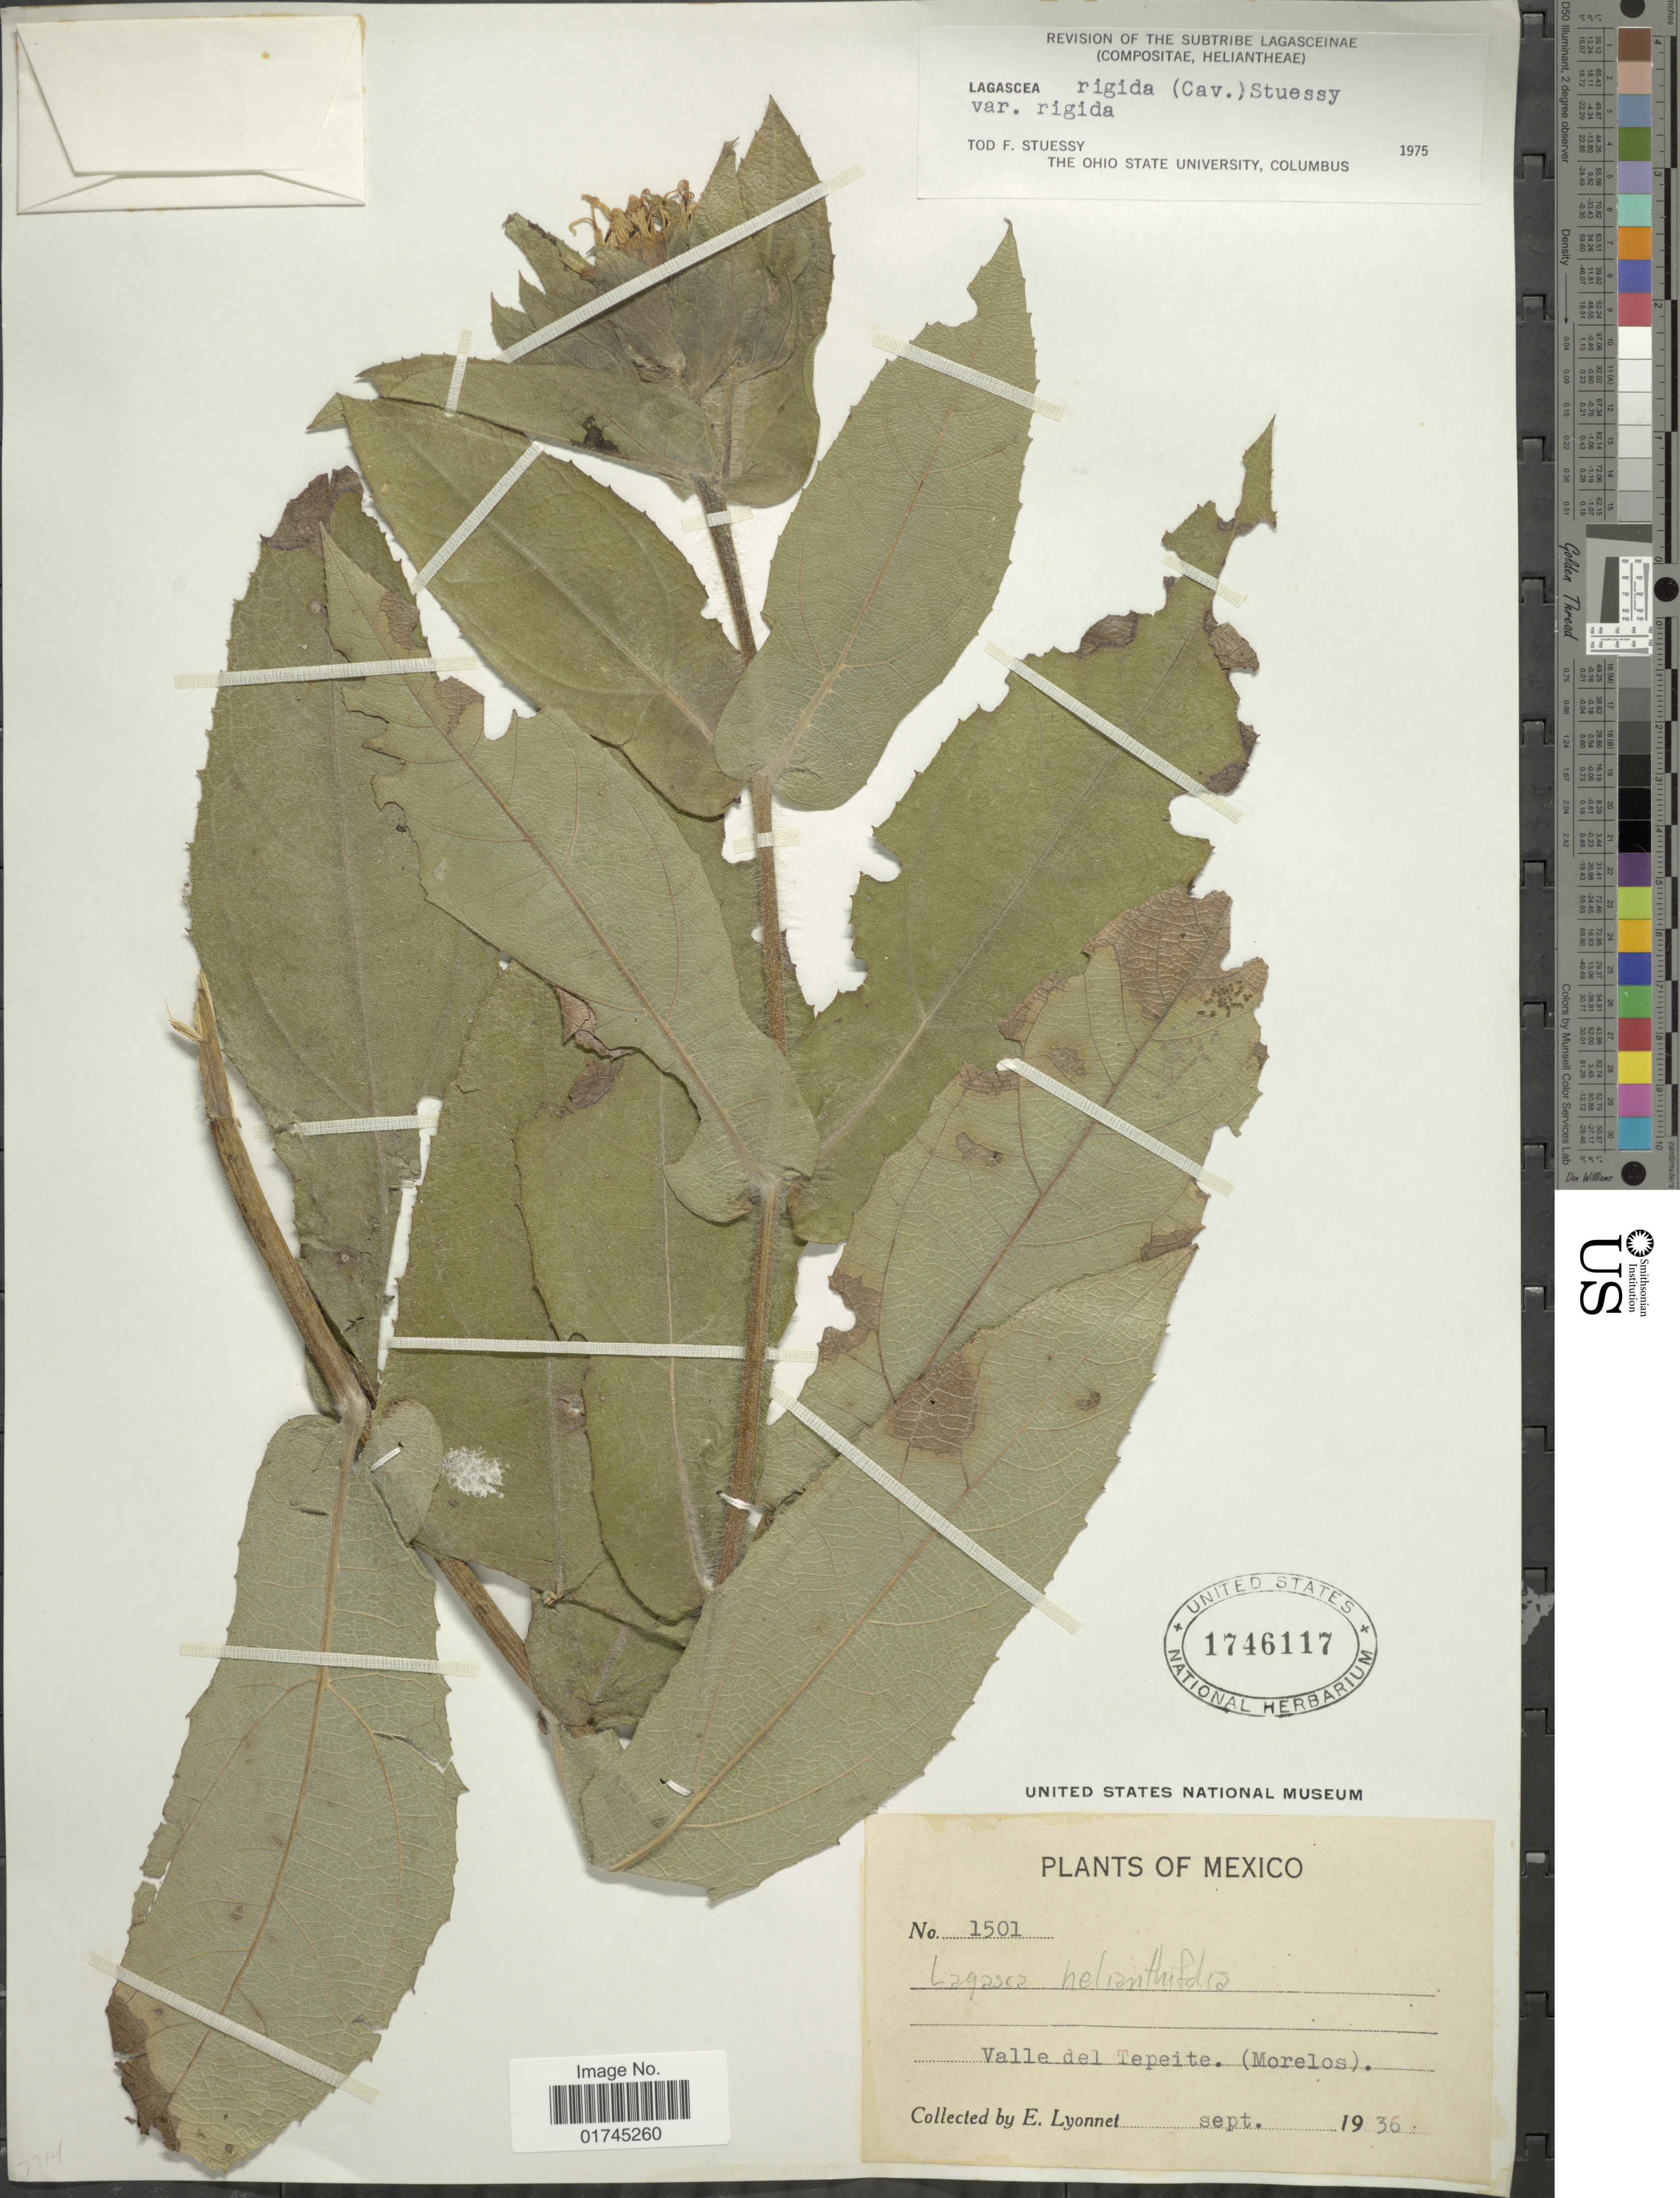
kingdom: Plantae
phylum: Tracheophyta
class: Magnoliopsida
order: Asterales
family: Asteraceae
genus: Lagascea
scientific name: Lagascea helianthifolia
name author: Kunth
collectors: E. Lyonnet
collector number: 1501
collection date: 1936-09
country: Mexico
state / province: Morelos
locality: Valle del Tepeite.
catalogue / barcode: US 1746117